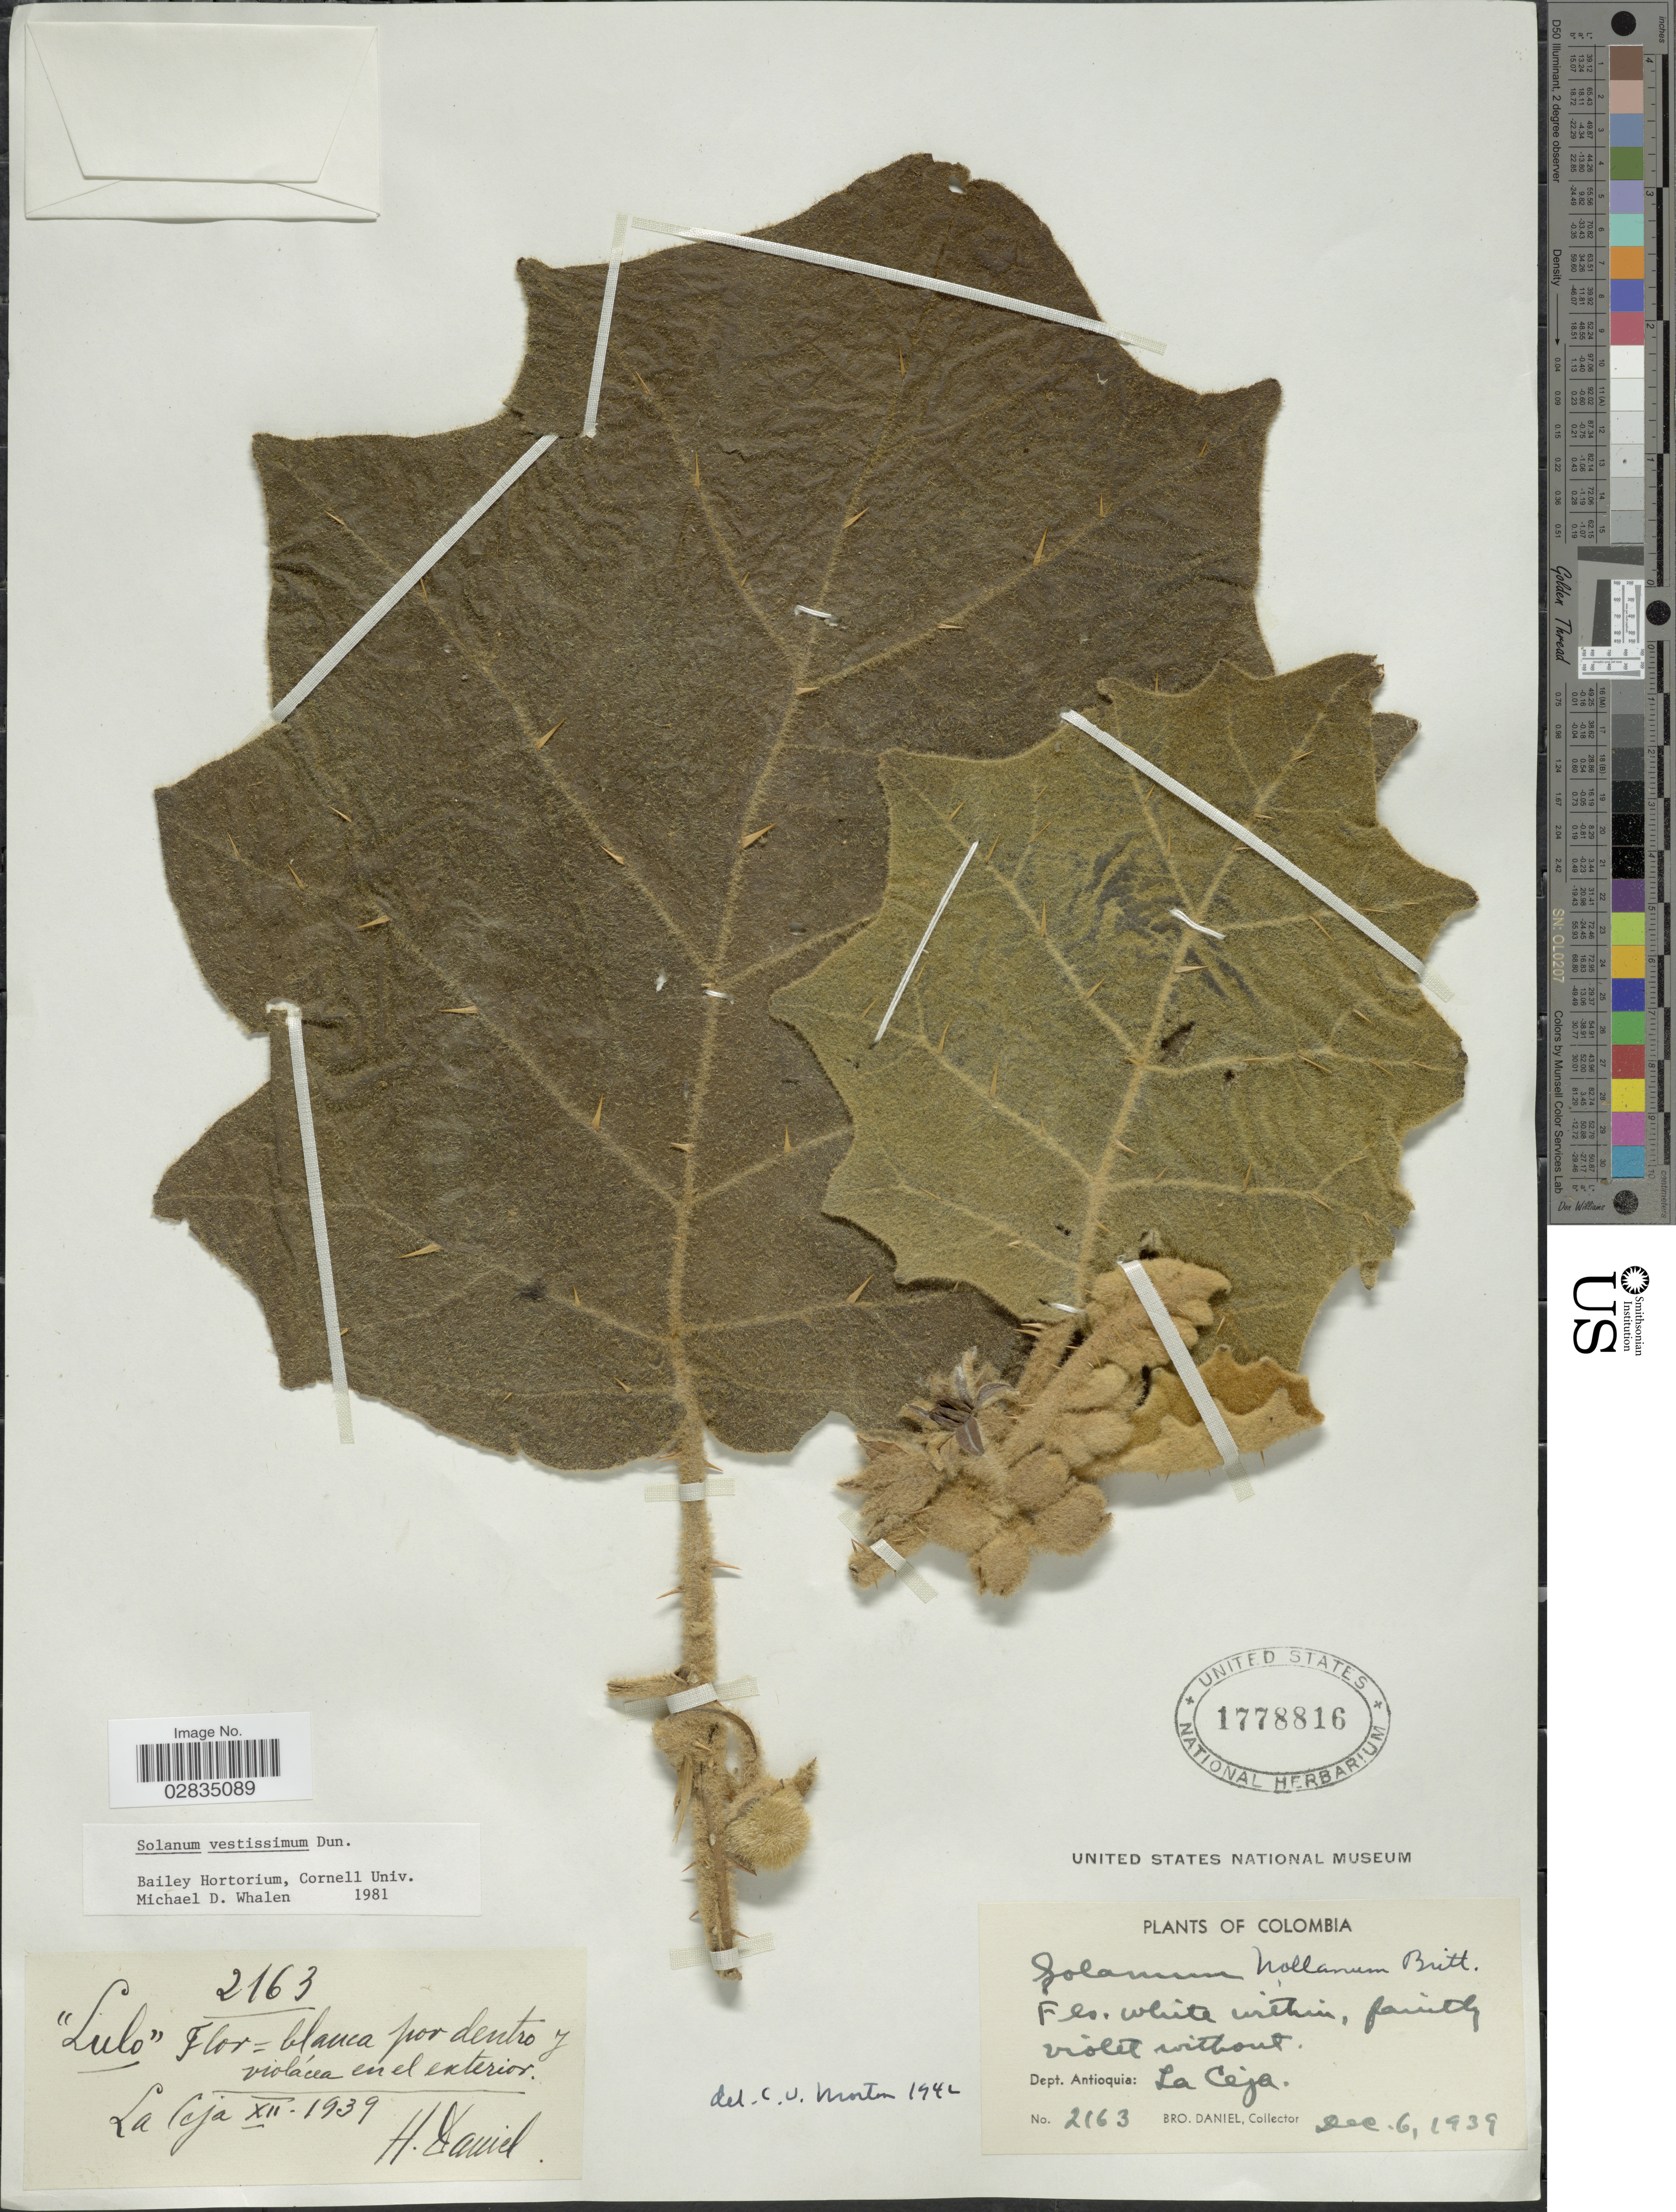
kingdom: Plantae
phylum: Tracheophyta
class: Magnoliopsida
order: Solanales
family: Solanaceae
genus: Solanum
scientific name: Solanum vestissimum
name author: Dunal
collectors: Bro. Daniel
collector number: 2163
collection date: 1939-12-06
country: Colombia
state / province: Antioquia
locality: Dept. Antioquia, La Ceja.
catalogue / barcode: US 1778816